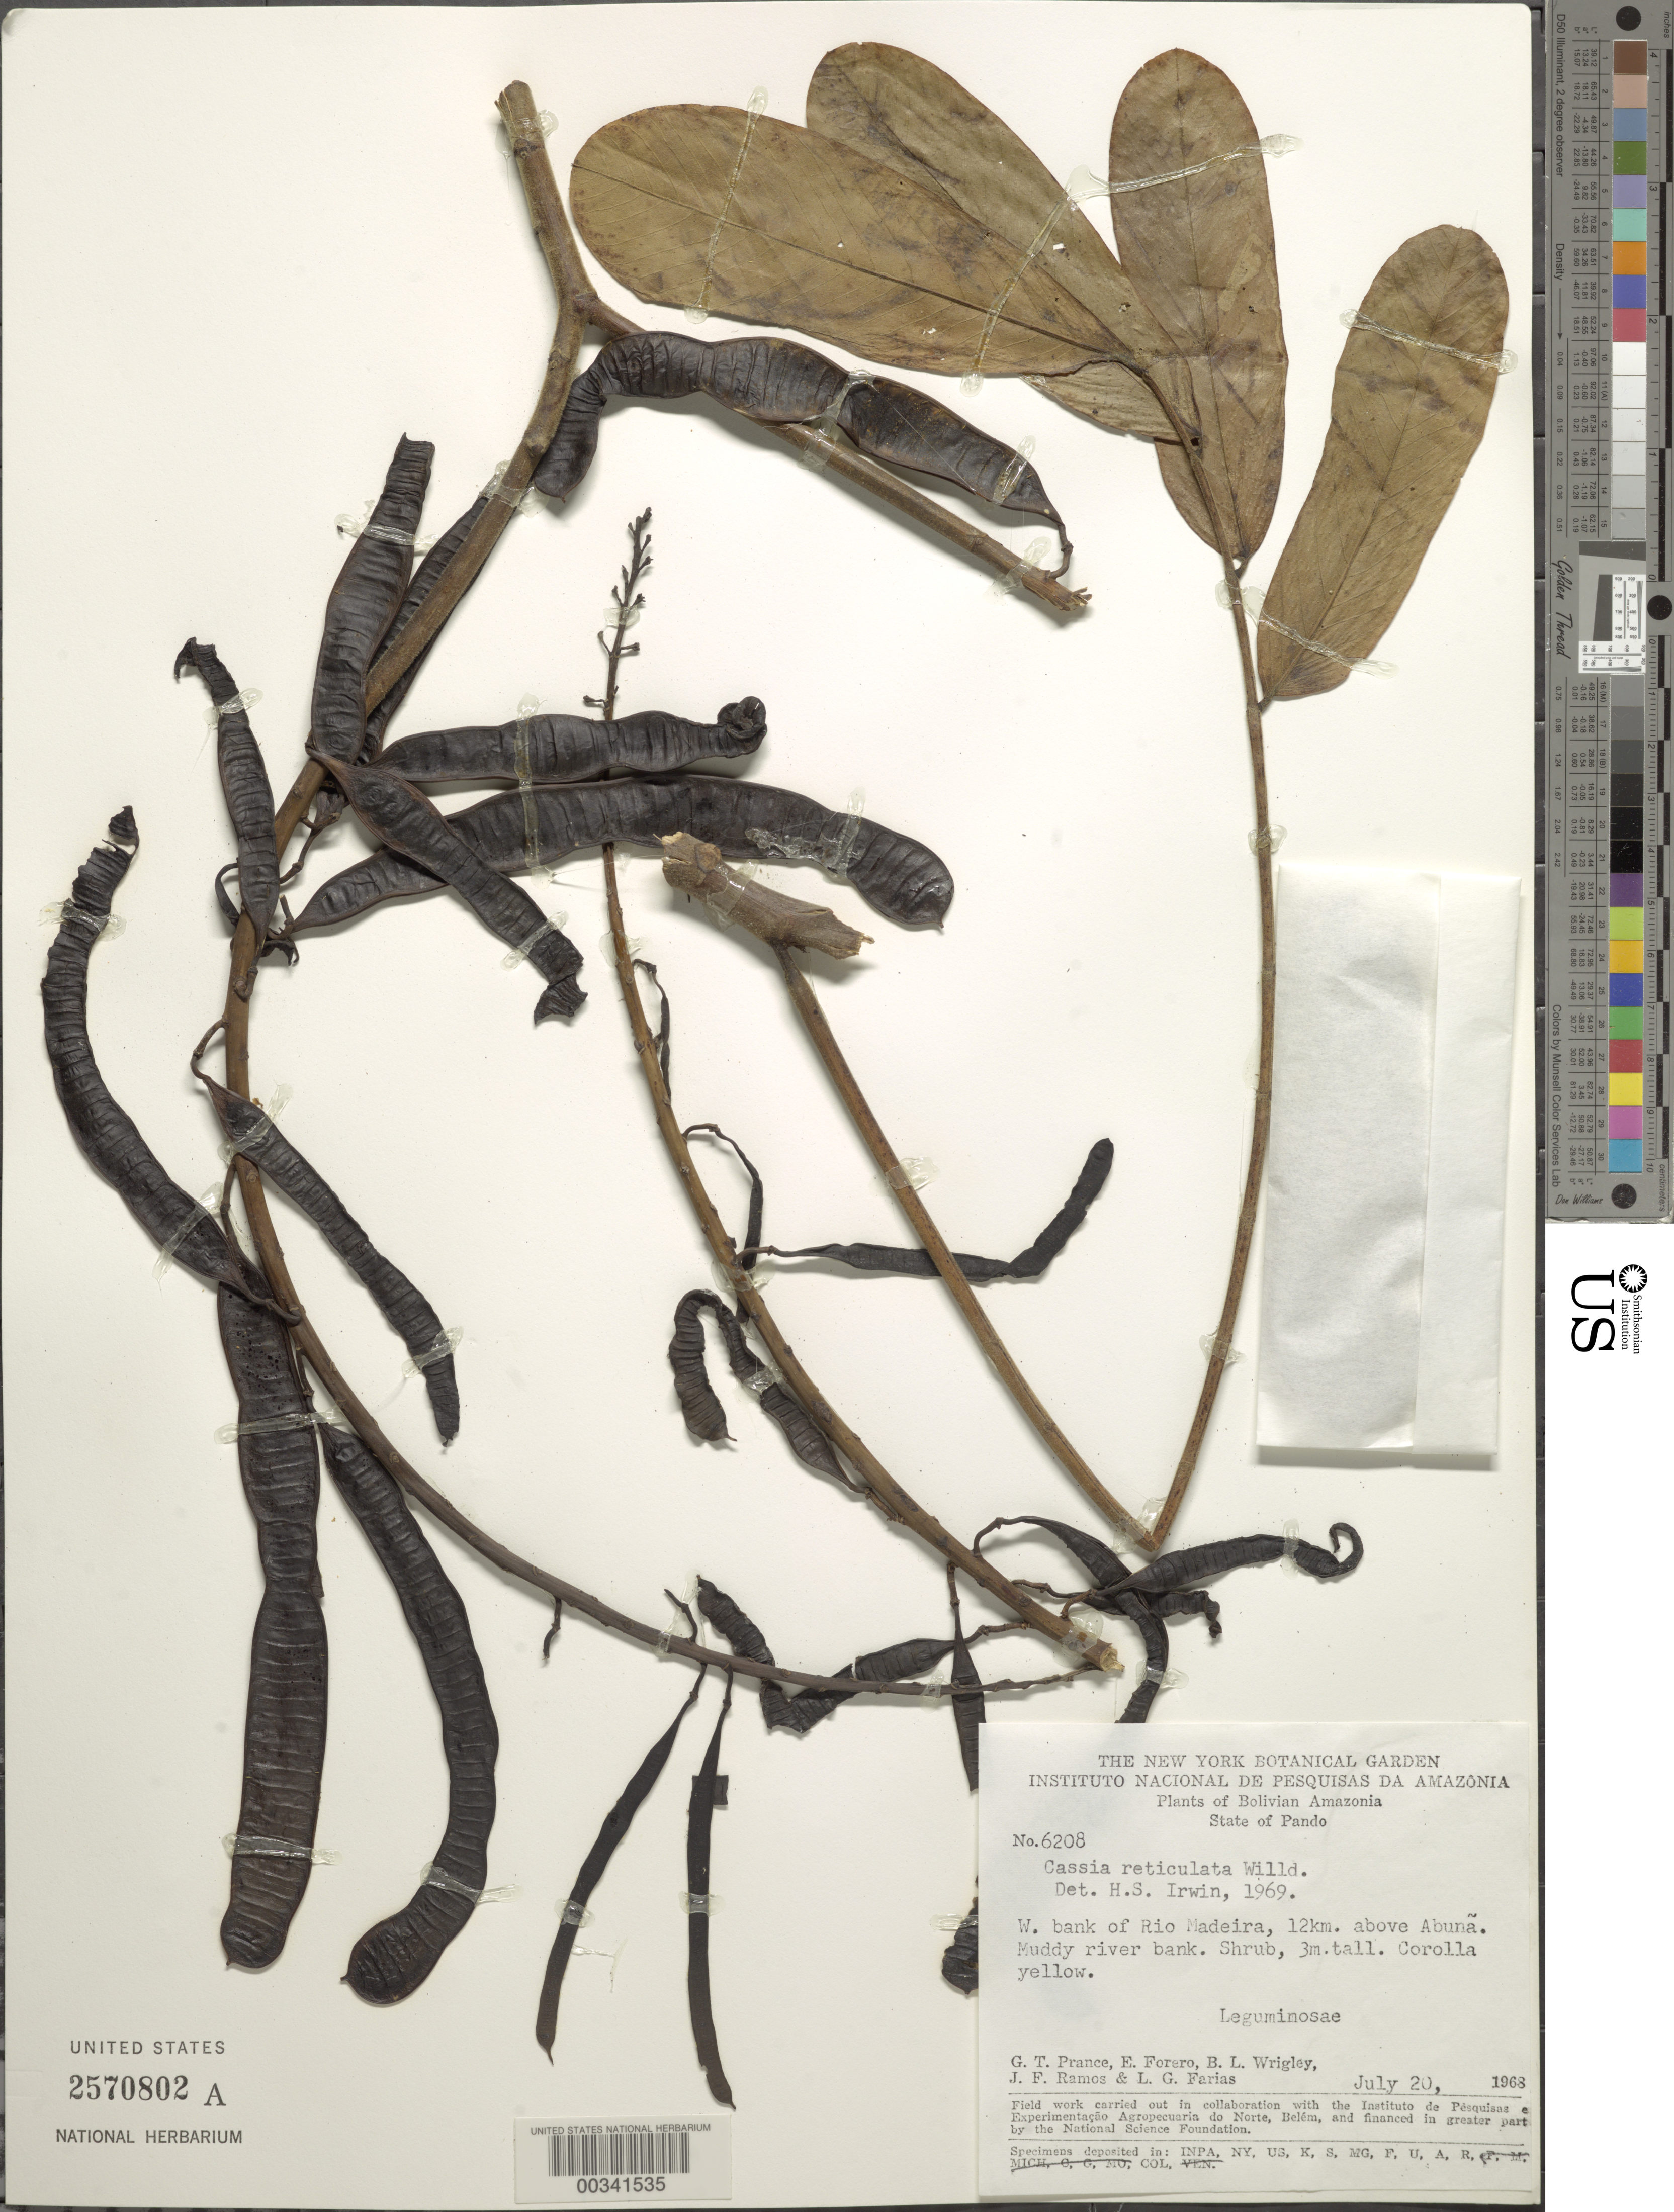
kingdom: Plantae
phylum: Tracheophyta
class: Magnoliopsida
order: Fabales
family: Fabaceae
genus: Senna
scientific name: Senna reticulata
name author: (Willd.) H.S. Irwin & Barneby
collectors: G. T. Prance, E. Forero, B. L. Wrigley, J. F. Ramos & L. G. Farias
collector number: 6208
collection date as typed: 20 Jul 1968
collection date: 1968-07-20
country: Bolivia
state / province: Pando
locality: W bank of Rio Madeira, 12 km above Abuna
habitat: Muddy river bank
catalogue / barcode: US 2570802A